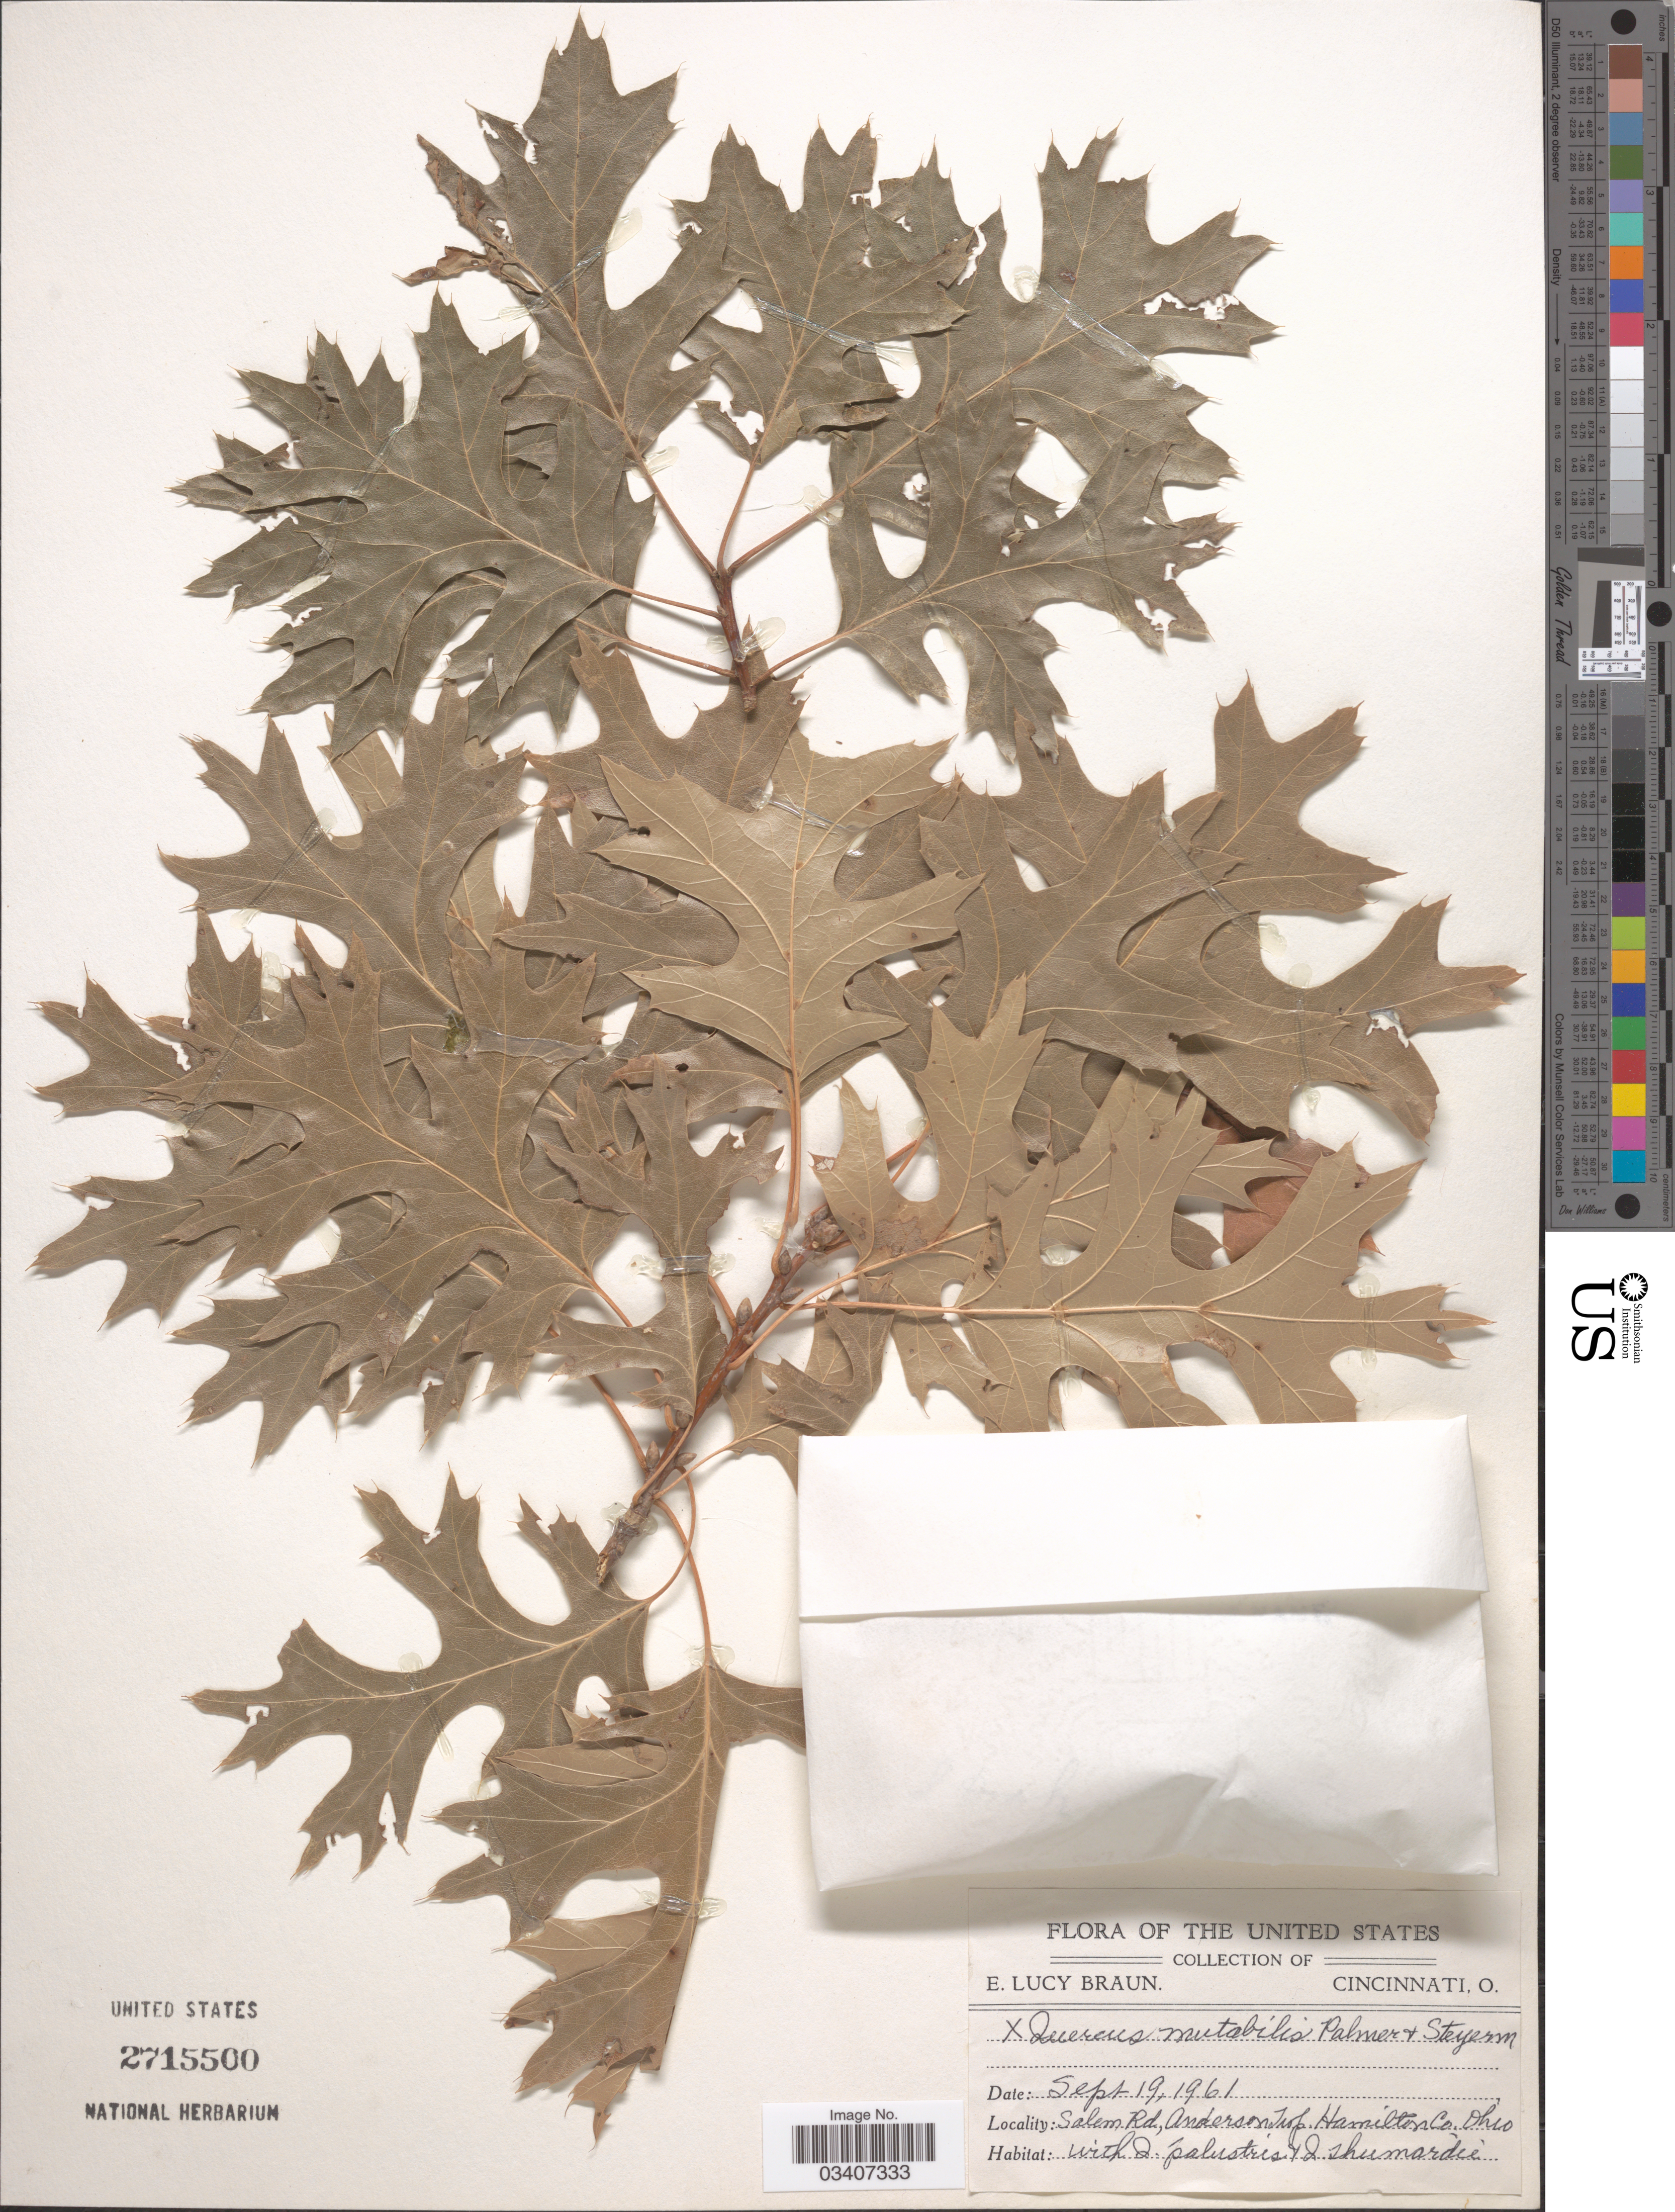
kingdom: Plantae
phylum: Tracheophyta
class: Magnoliopsida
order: Fagales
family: Fagaceae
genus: Quercus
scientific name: Quercus x mutabilis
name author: E.J. Palmer & Steyerm.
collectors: E. L. Braun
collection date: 1961-09-19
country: United States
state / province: Ohio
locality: Salem Rd, Anderson Twp. Hamilton Co.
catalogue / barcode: US 2715500